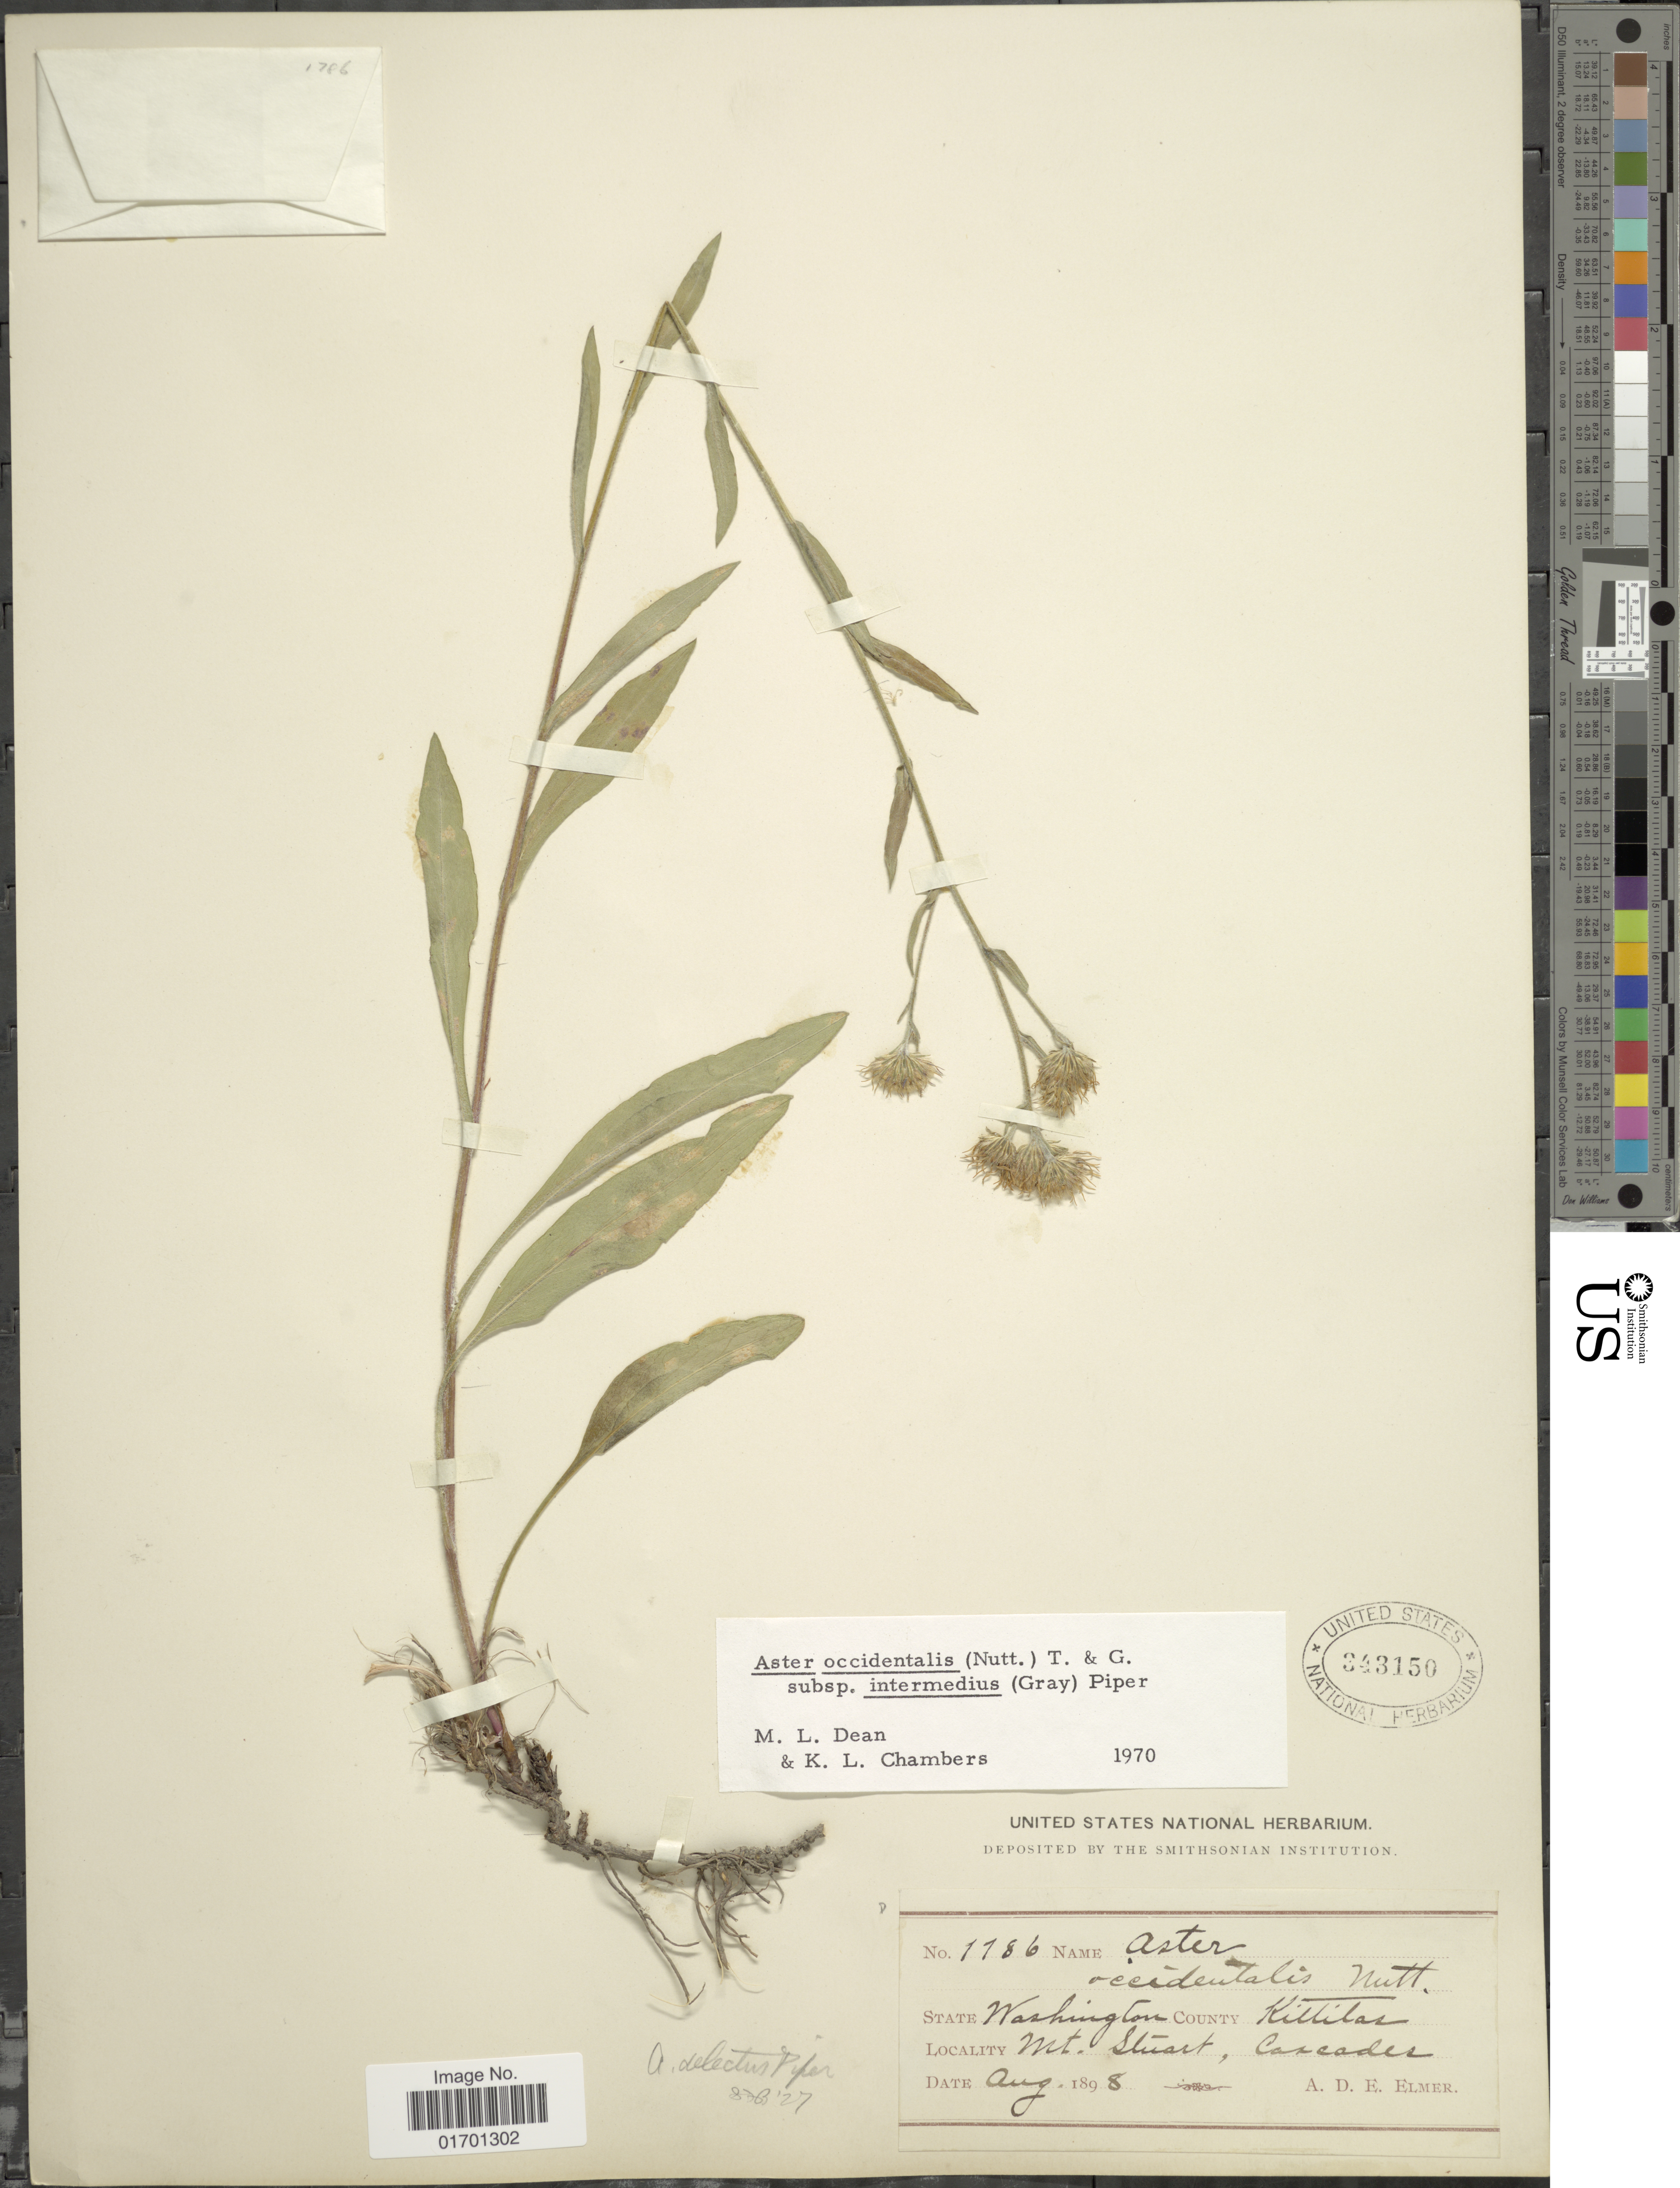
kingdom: Plantae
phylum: Tracheophyta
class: Magnoliopsida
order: Asterales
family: Asteraceae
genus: Symphyotrichum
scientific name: Symphyotrichum spathulatum var. intermedium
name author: (A. Gray) G.L. Nesom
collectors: A. D. E. Elmer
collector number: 1186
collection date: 1898-08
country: United States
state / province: Washington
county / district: Kittitas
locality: County, Kittitas, Mt Stuart, Cascades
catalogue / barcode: US 343150